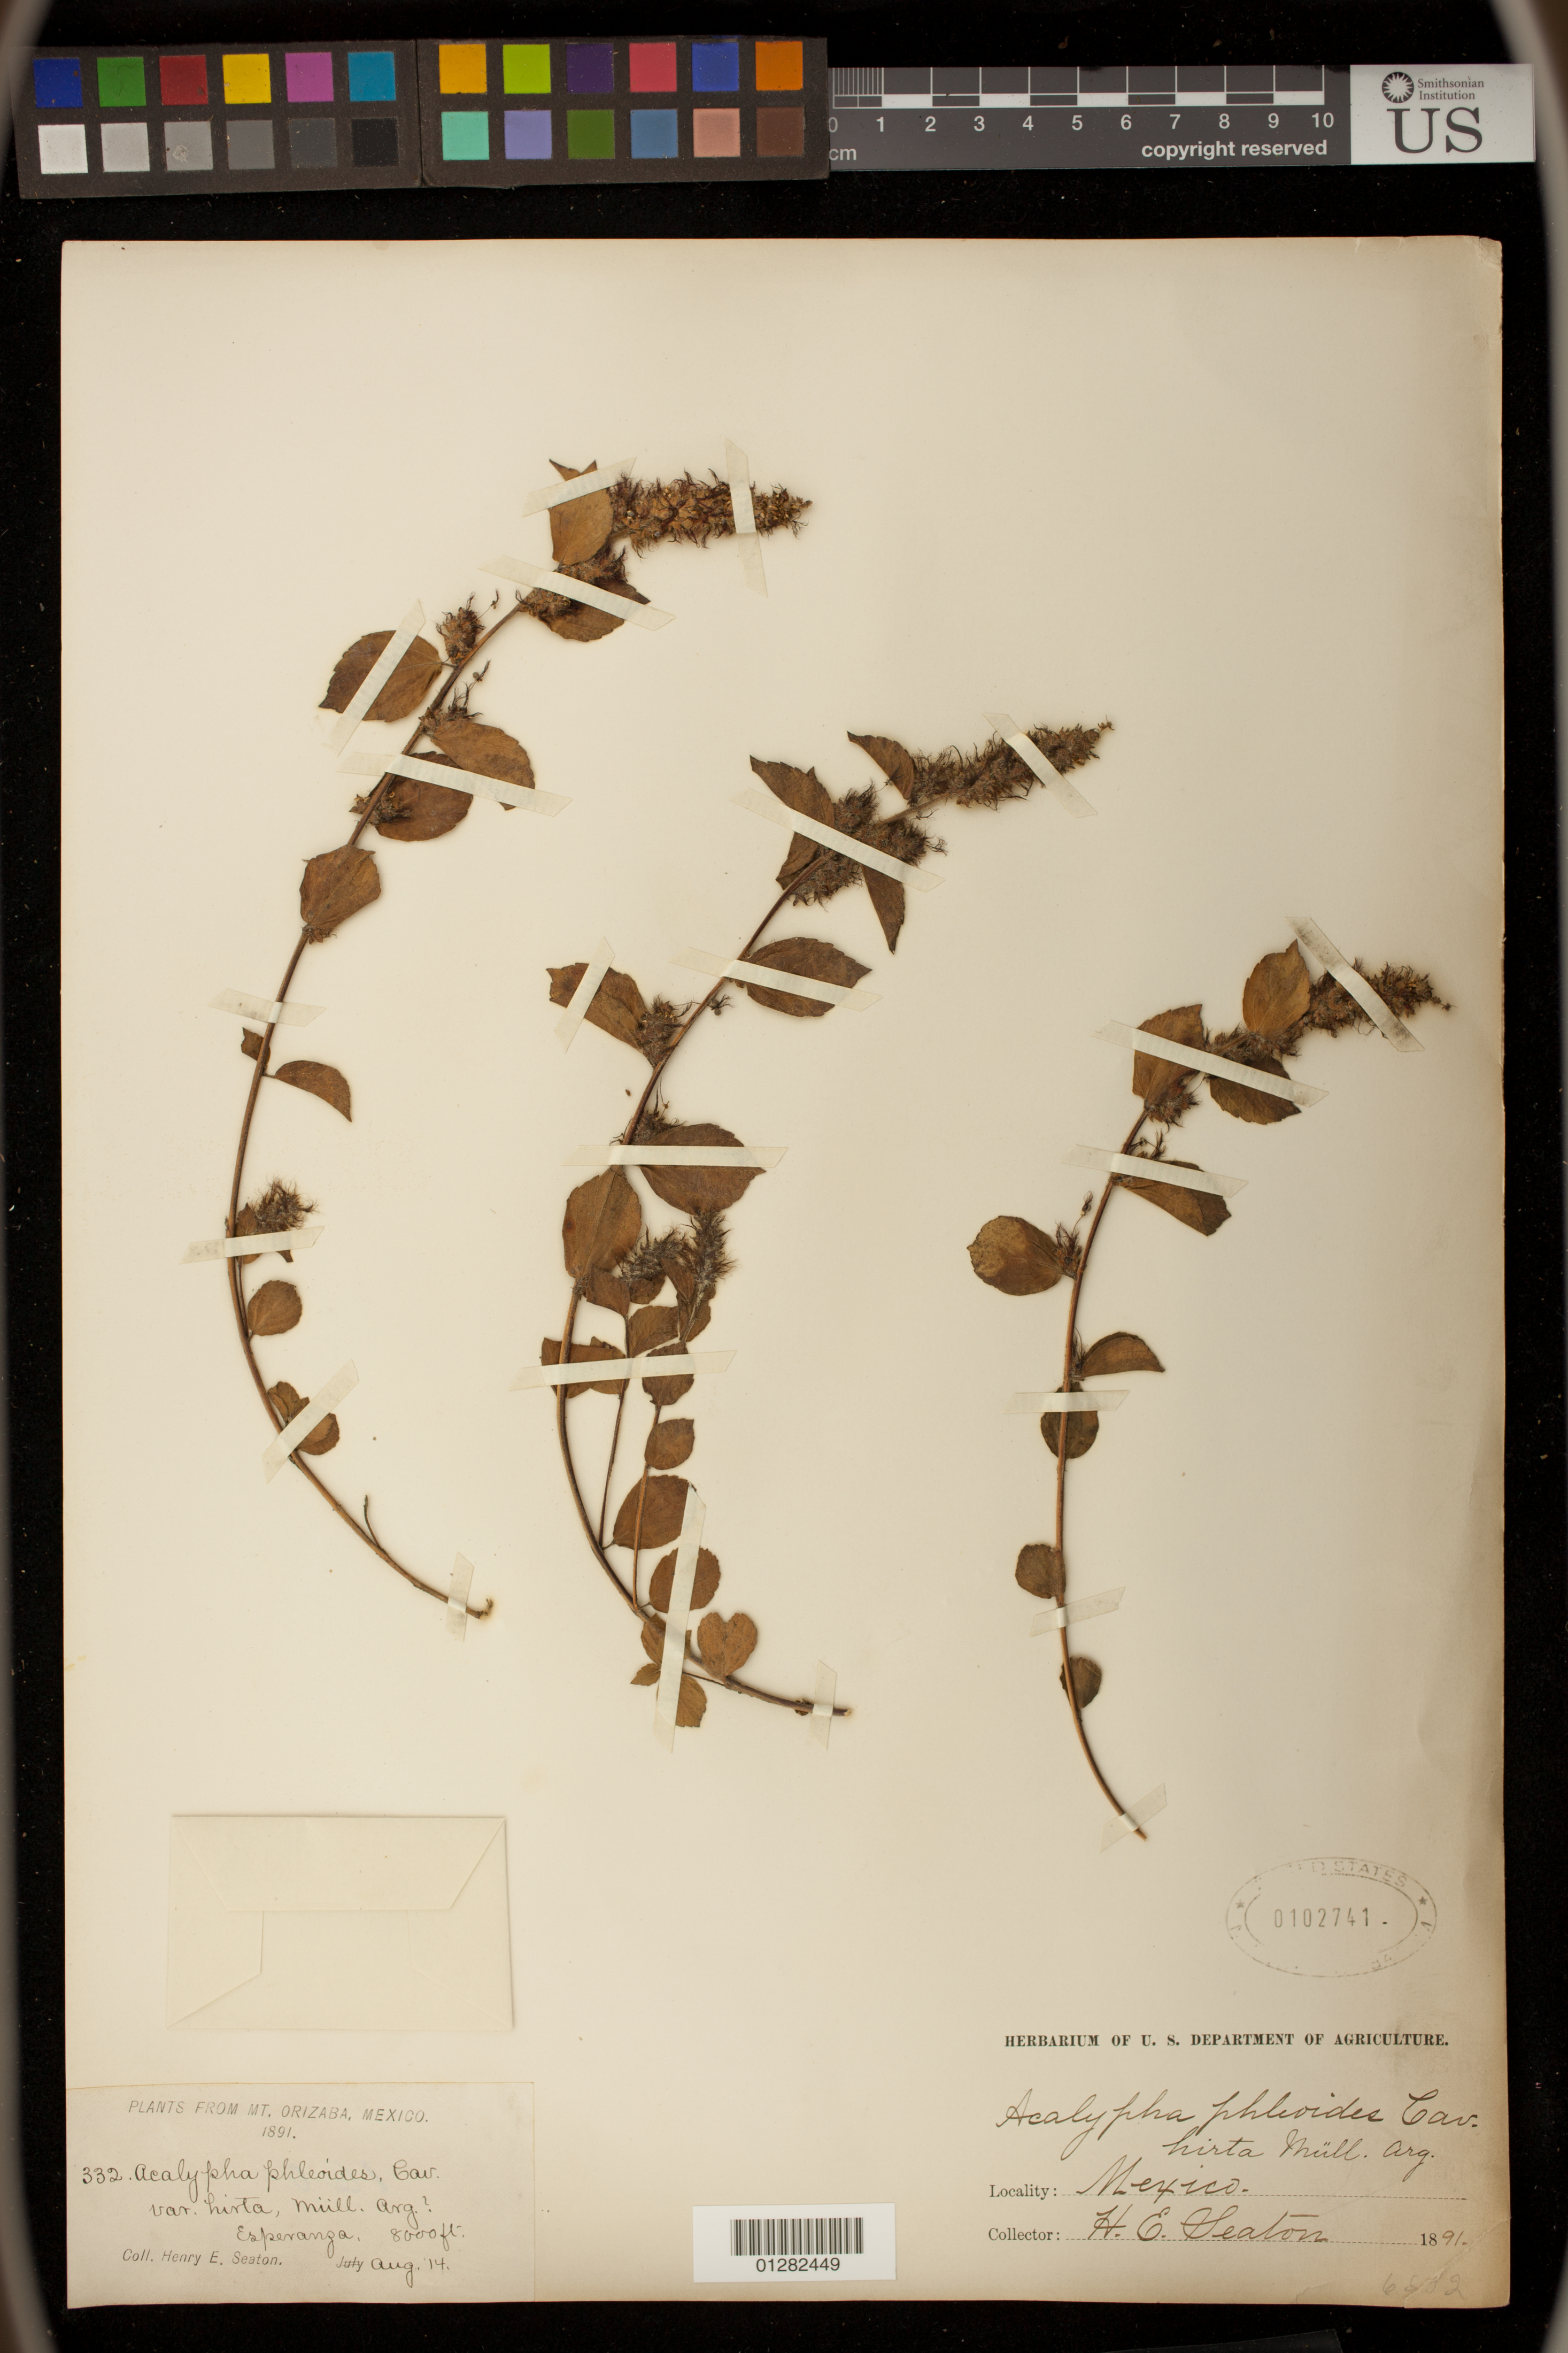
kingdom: Plantae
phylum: Tracheophyta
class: Magnoliopsida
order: Malpighiales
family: Euphorbiaceae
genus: Acalypha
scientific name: Acalypha phleoides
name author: Cav.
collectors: H. S. Gentry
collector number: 332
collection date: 1891-08-14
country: Mexico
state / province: Puebla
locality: Mt. Orizaba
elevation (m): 2438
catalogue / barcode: US 102741